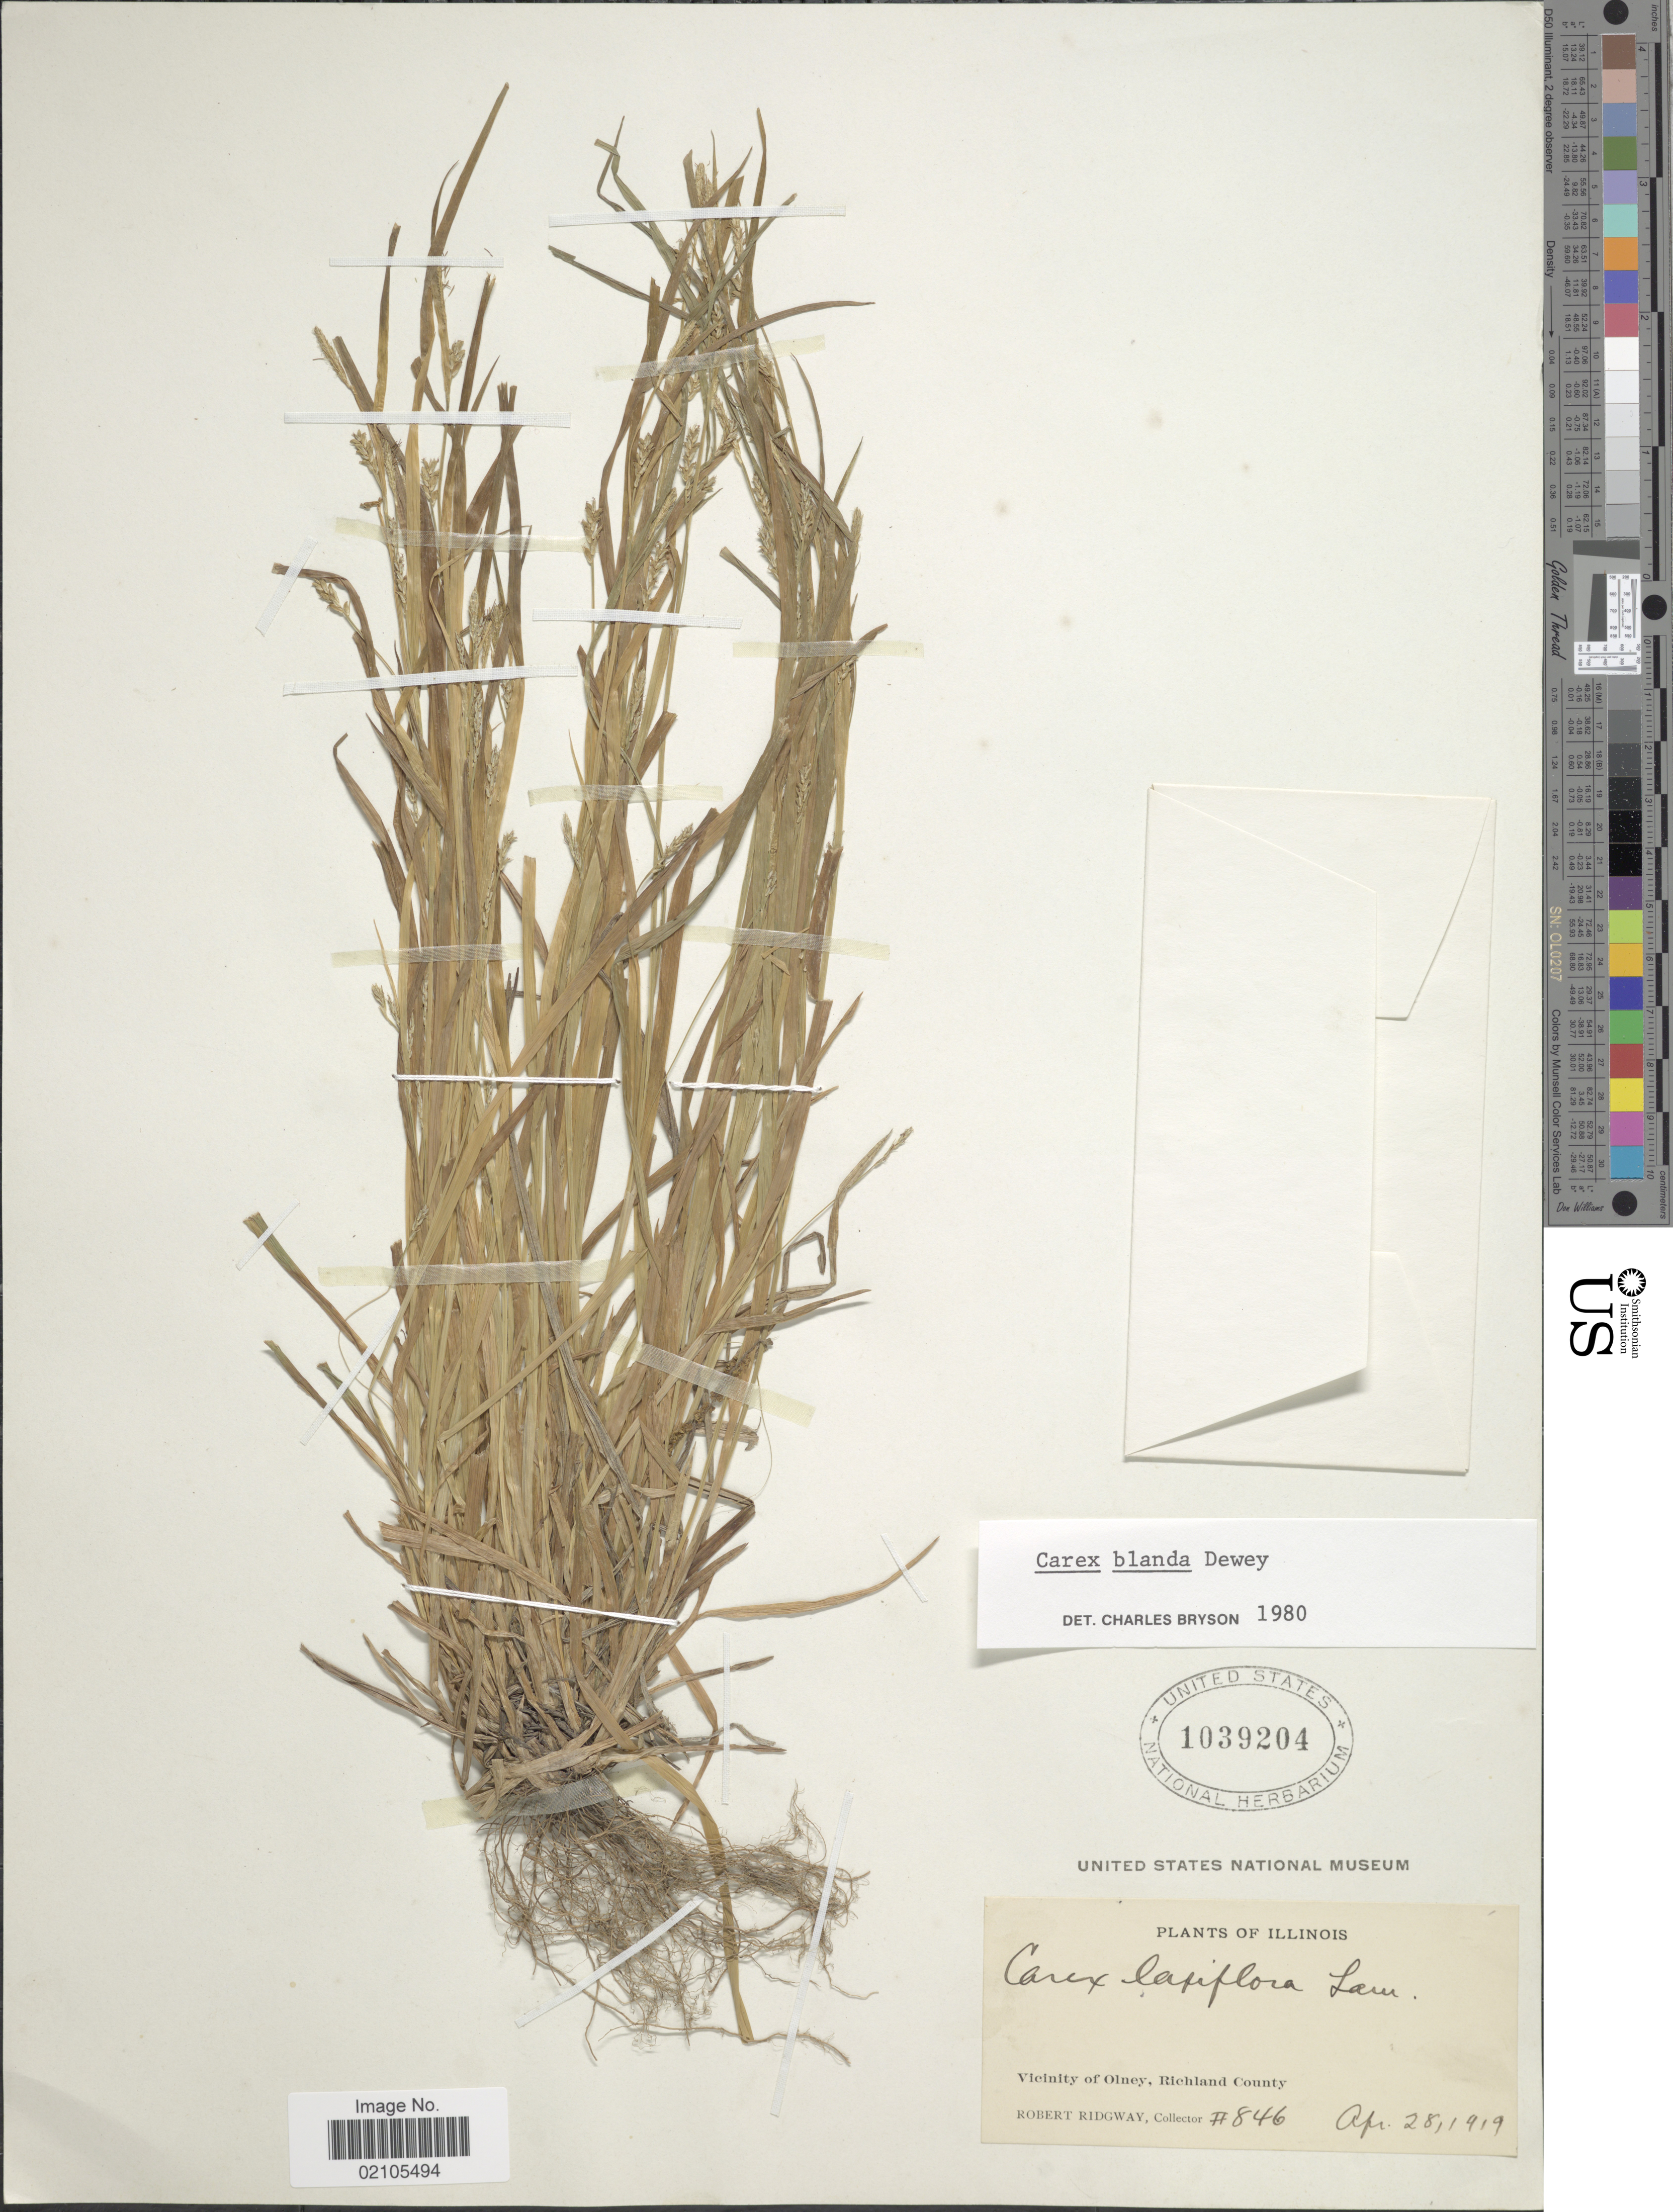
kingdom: Plantae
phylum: Tracheophyta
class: Liliopsida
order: Poales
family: Cyperaceae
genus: Carex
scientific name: Carex blanda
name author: Dewey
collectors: R. Ridgway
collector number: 846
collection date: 1919-04-28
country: United States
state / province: Illinois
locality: Vicinity of Olney, Richland County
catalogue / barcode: US 1039204